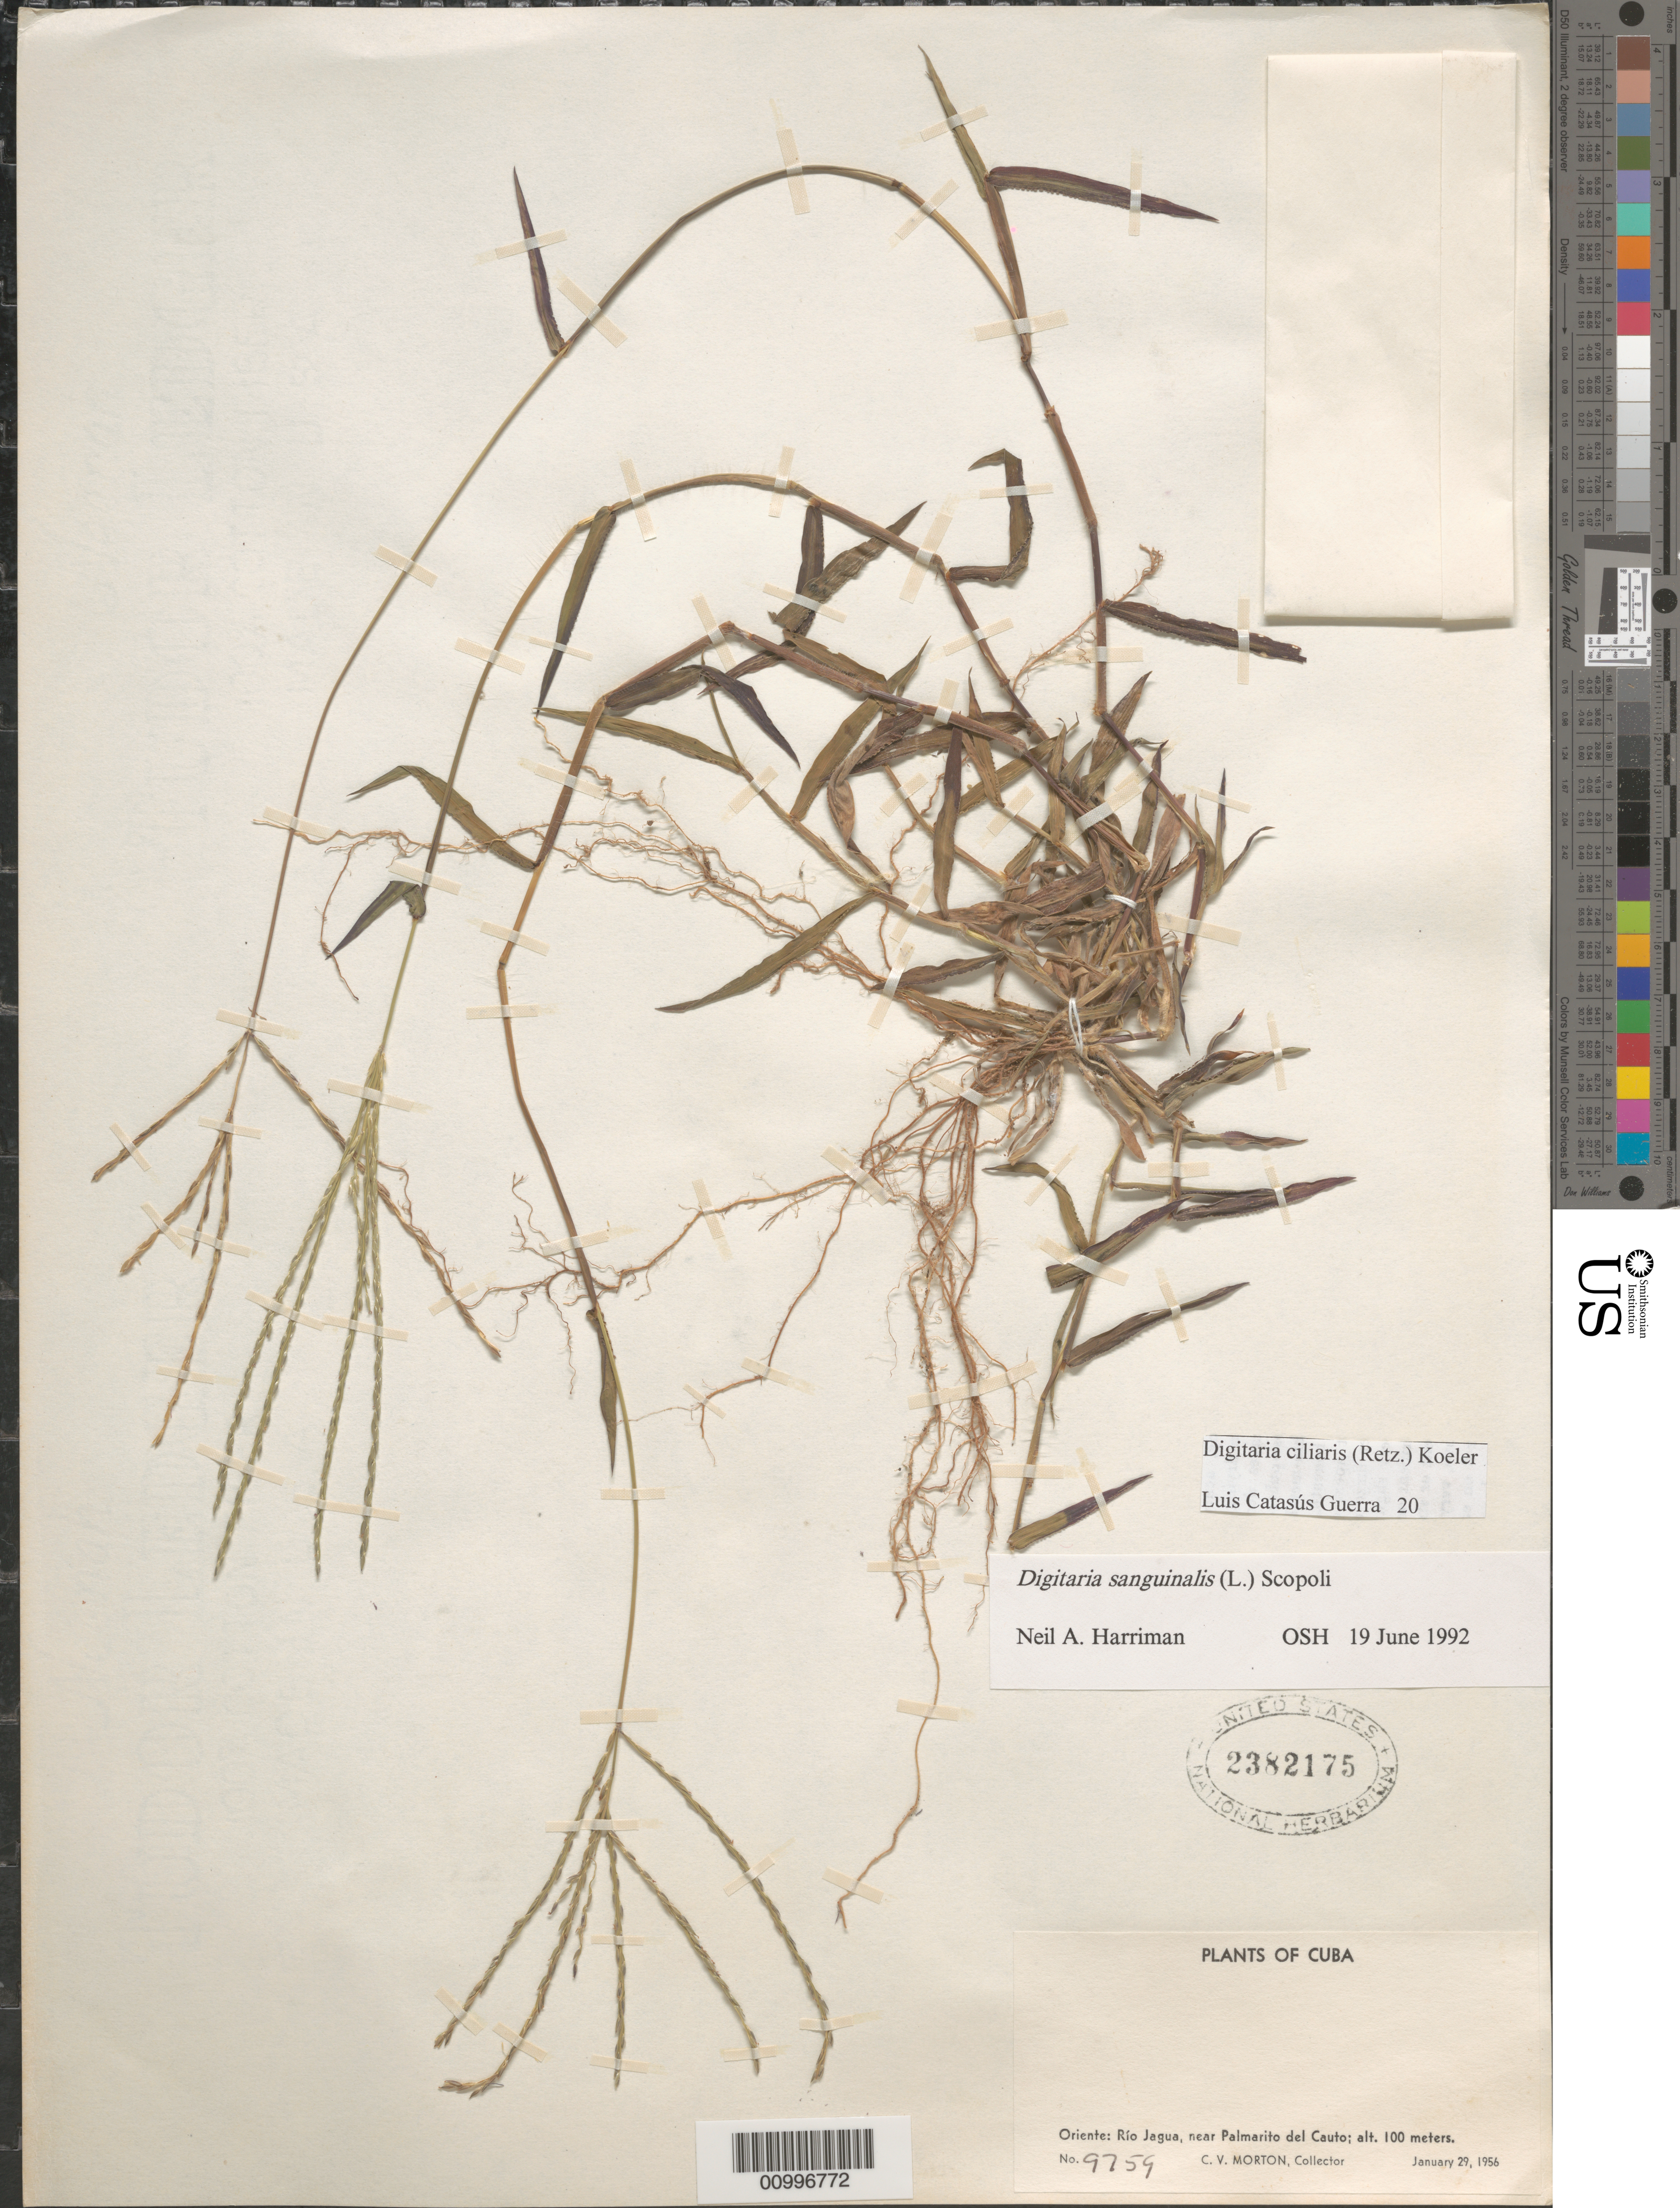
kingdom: Plantae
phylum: Tracheophyta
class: Liliopsida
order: Poales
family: Poaceae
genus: Digitaria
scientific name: Digitaria ciliaris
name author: (Retz.) Koeler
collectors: C. V. Morton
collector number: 9759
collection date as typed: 29 Jan 1956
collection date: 1956-01-29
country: Cuba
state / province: Santiago de Cuba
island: Cuba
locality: Rio Jagua, near Palmarito del Cauto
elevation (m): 100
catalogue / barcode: US 2382175